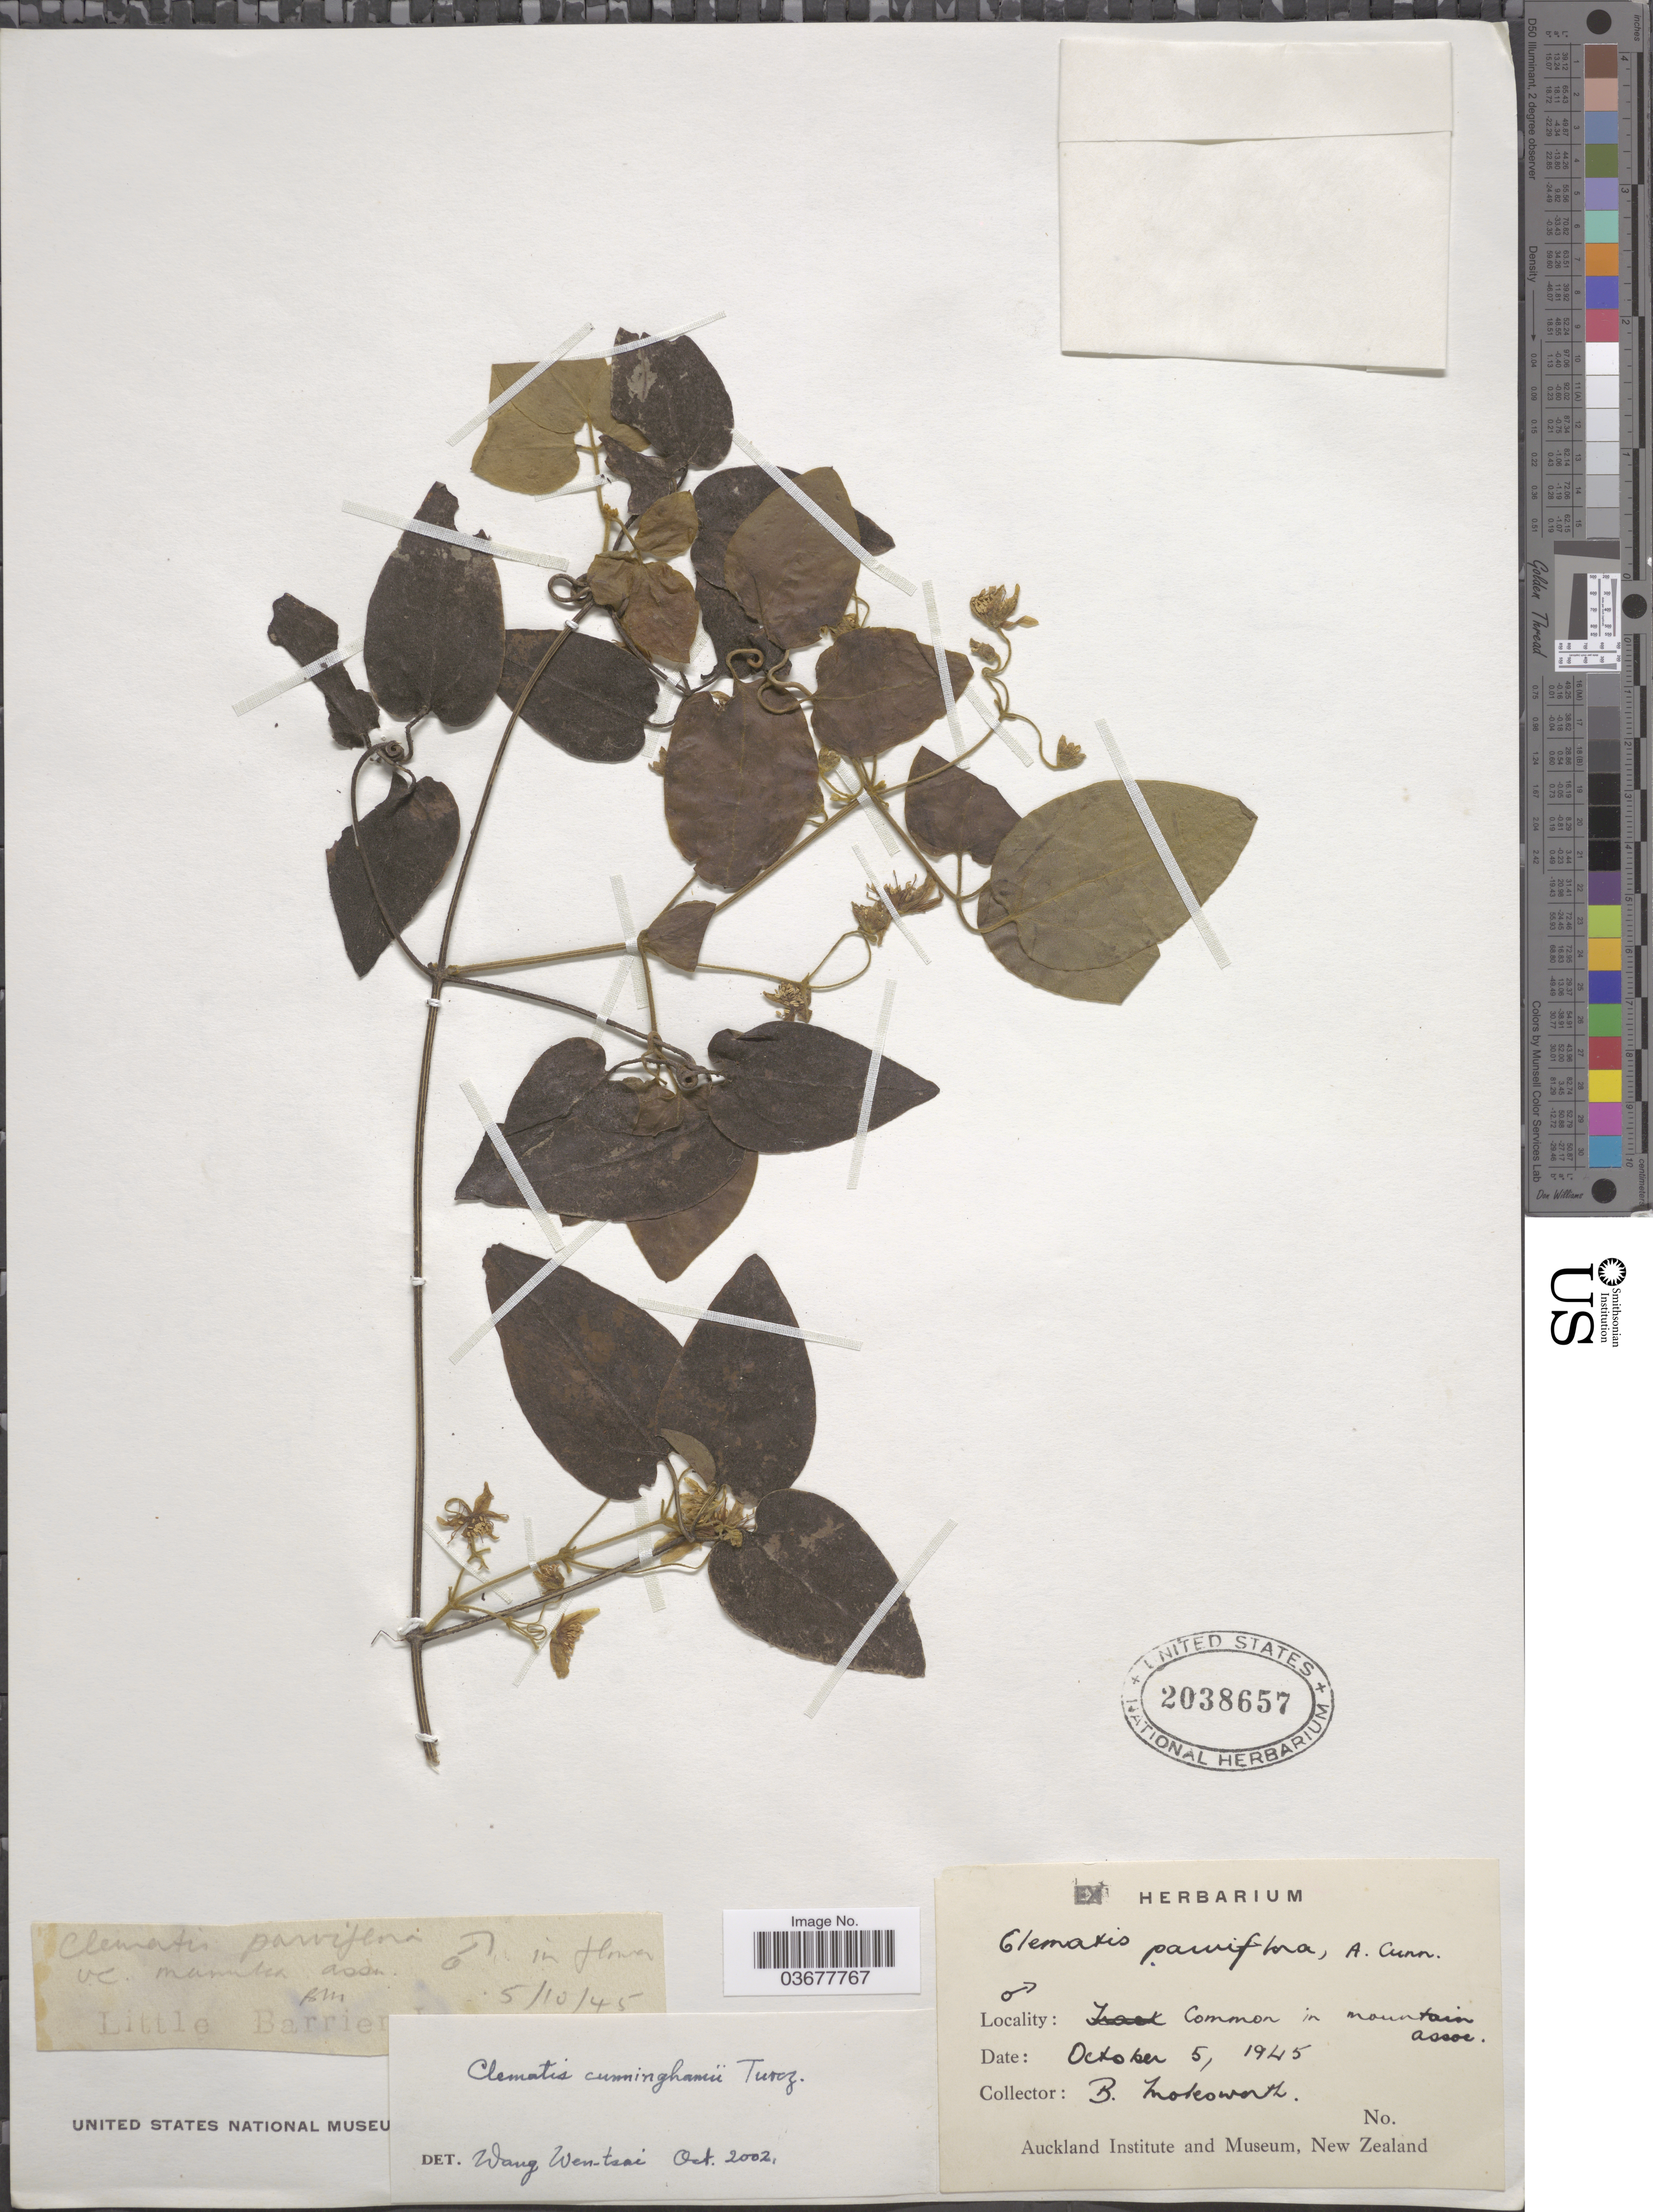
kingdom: Plantae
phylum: Tracheophyta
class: Magnoliopsida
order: Ranunculales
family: Ranunculaceae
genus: Clematis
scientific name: Clematis cunninghamii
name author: Turcz.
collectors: B. Molesworth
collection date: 1945-10-05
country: New Zealand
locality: Little Barrier. Common in mountain assoc.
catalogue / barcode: US 2038657